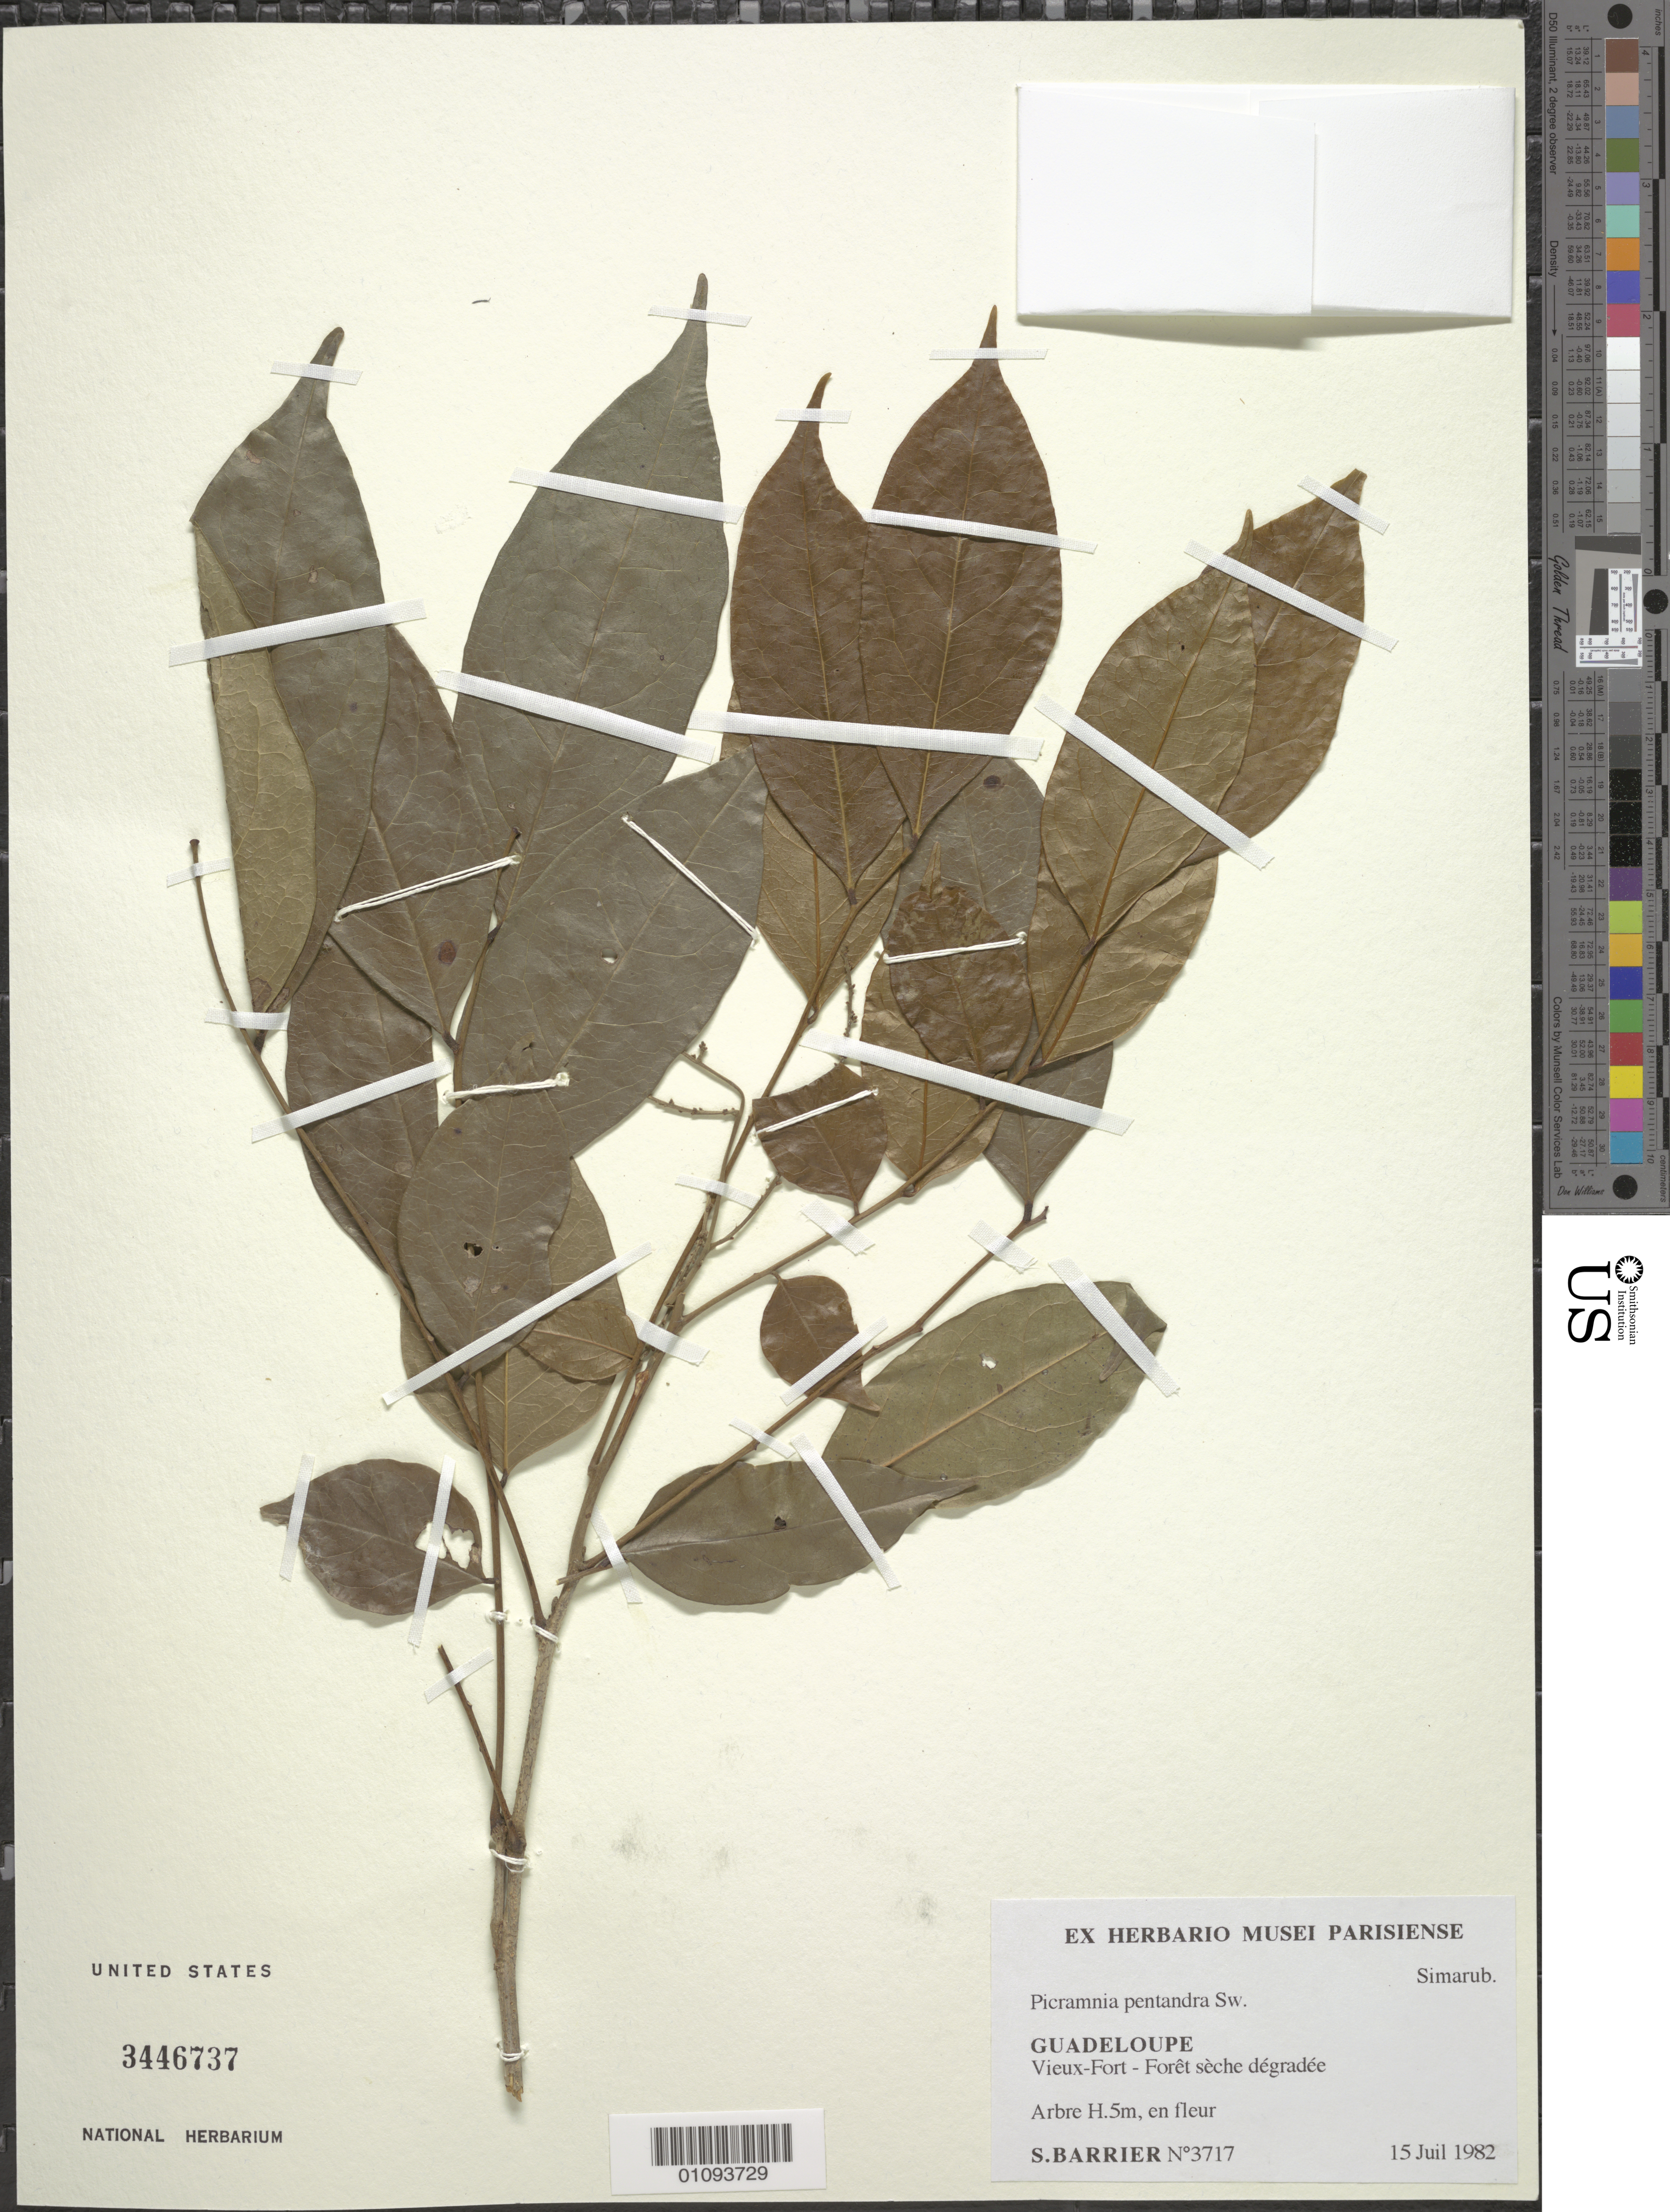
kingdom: Plantae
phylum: Tracheophyta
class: Magnoliopsida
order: Picramniales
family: Picramniaceae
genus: Picramnia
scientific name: Picramnia pentandra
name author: Sw.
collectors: ex herb. Mus. Paris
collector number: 3717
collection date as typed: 15 Jul 1982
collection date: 1982-07-15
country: Guadeloupe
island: Basse Terre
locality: Vieux-Fort, Foret seche degradee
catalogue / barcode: US 3446737